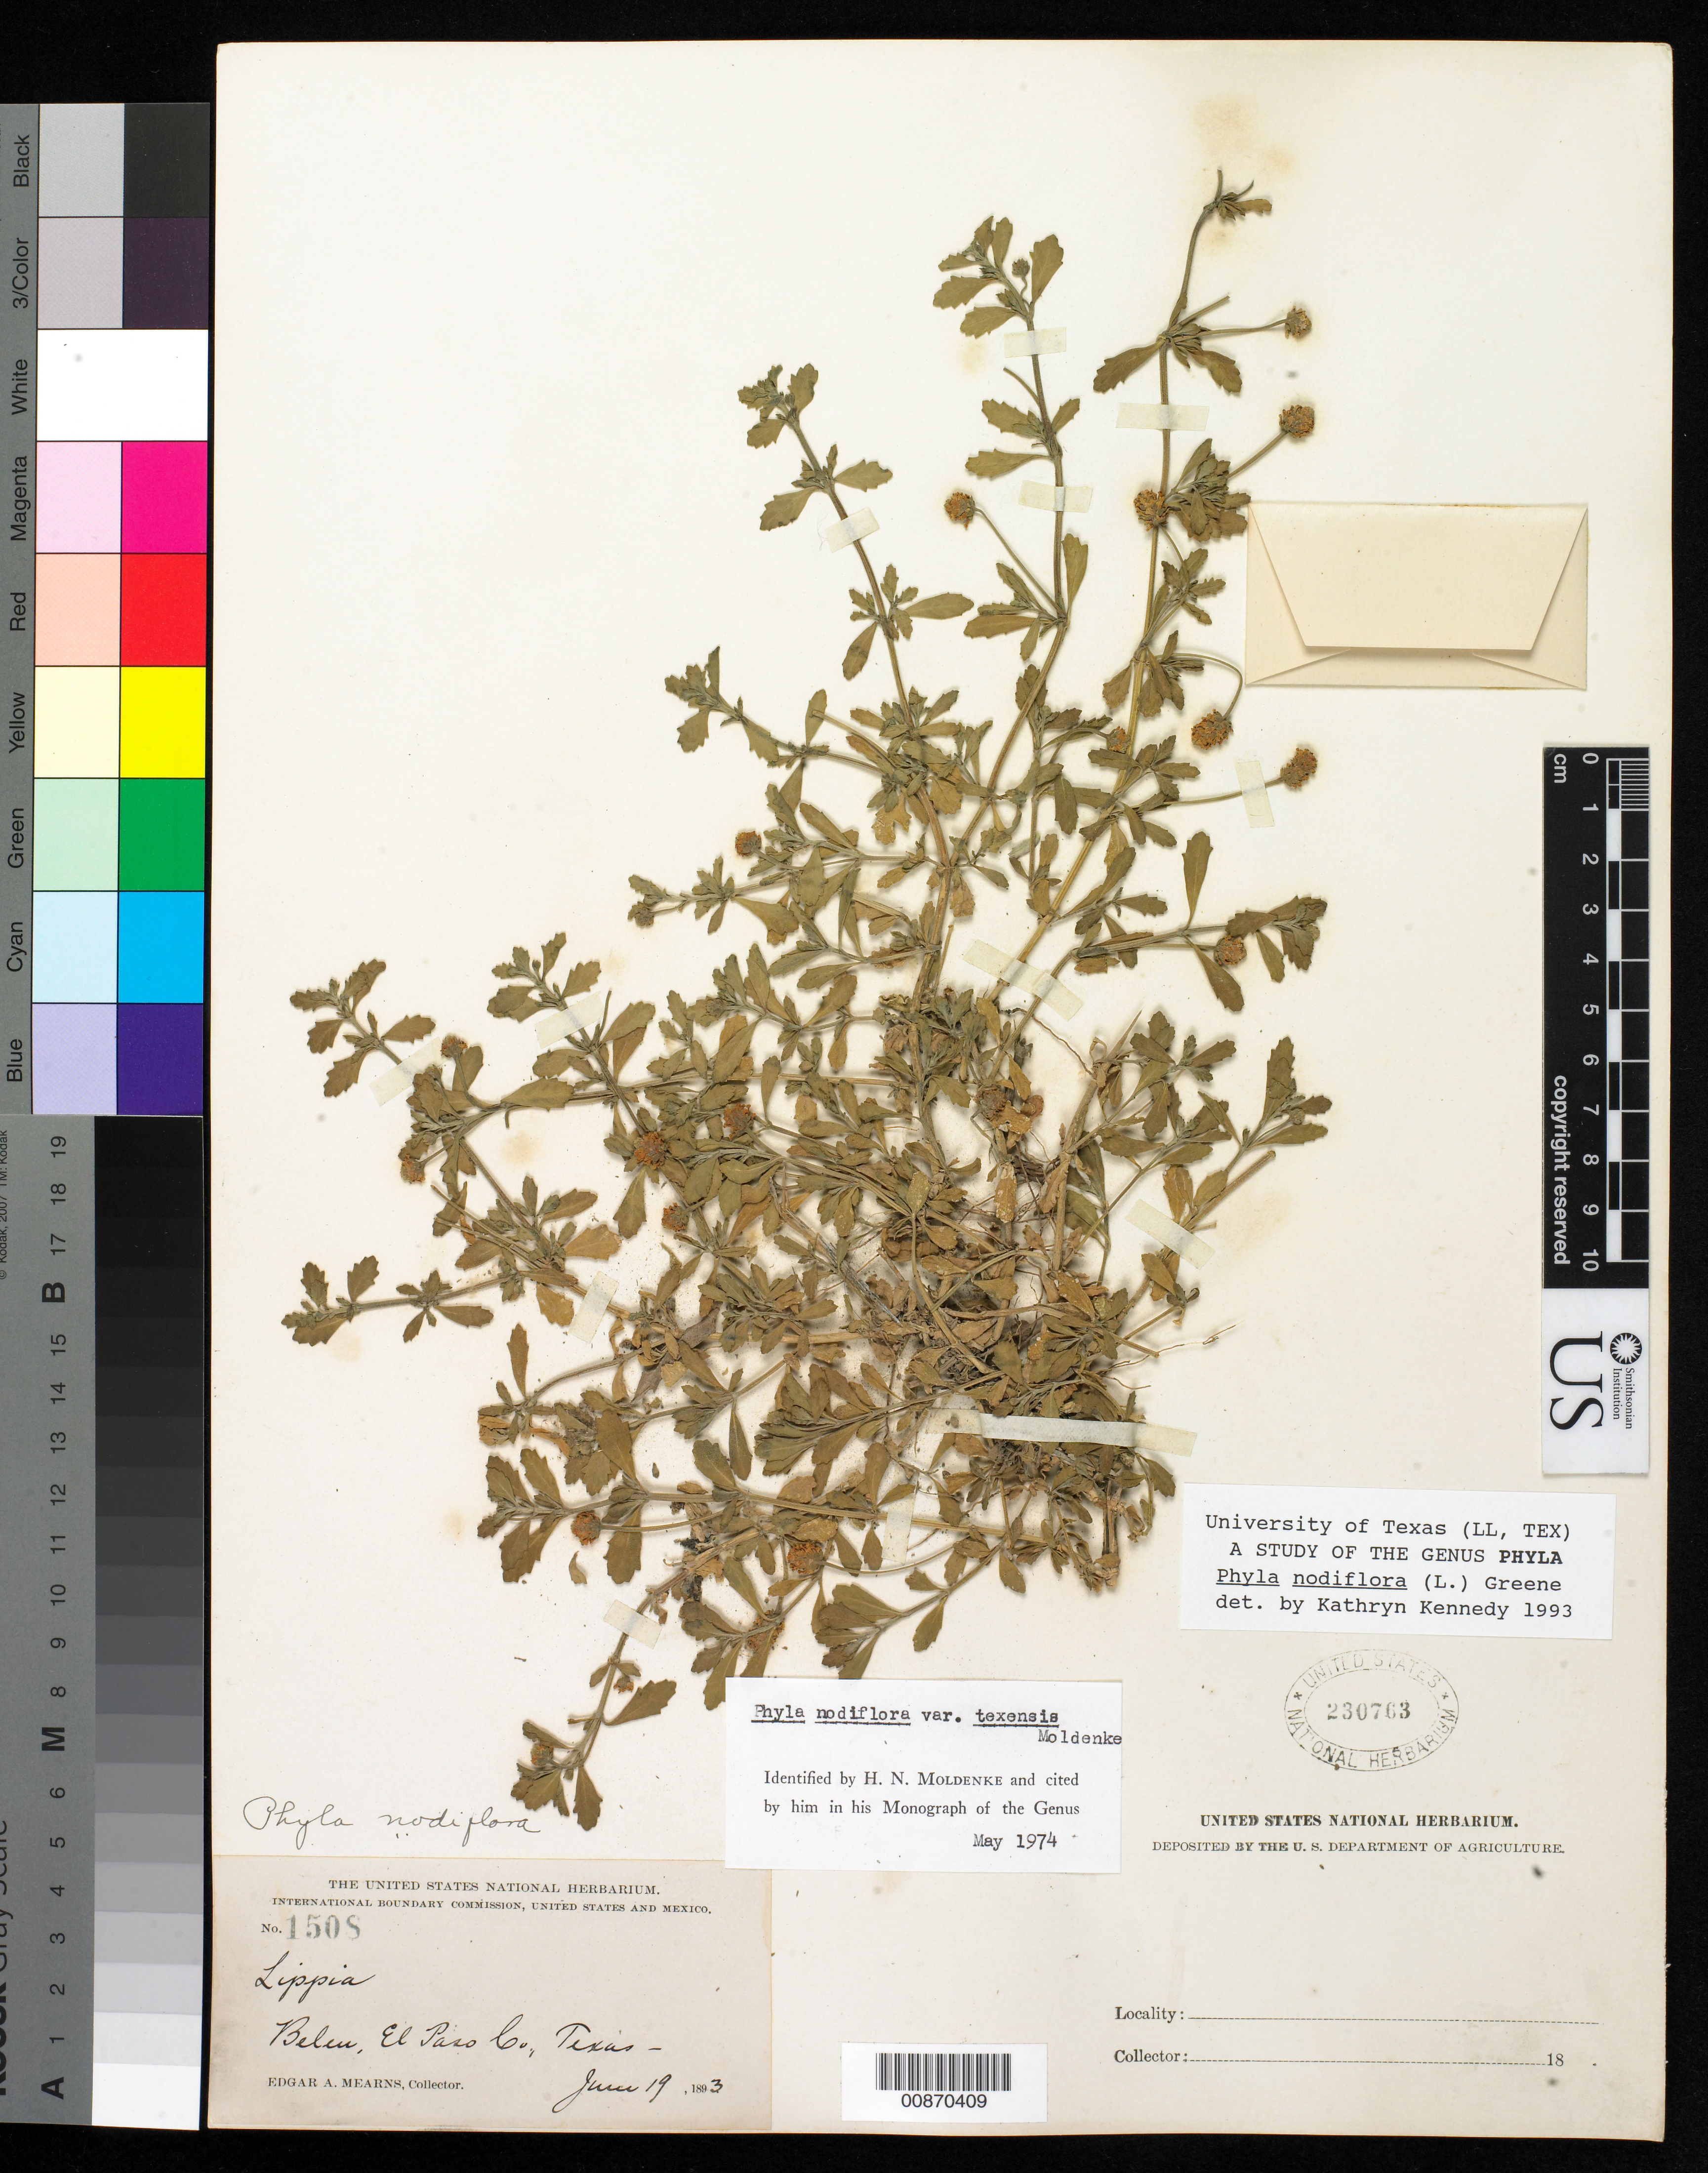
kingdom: Plantae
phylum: Tracheophyta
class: Magnoliopsida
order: Lamiales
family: Verbenaceae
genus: Phyla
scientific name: Phyla nodiflora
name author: (L.) Greene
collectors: E. A. Mearns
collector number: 1508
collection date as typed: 19 Jun 1893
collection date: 1893-06-19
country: United States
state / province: Texas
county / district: El Paso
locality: Belen, El Paso County, Texas.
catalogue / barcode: US 230763